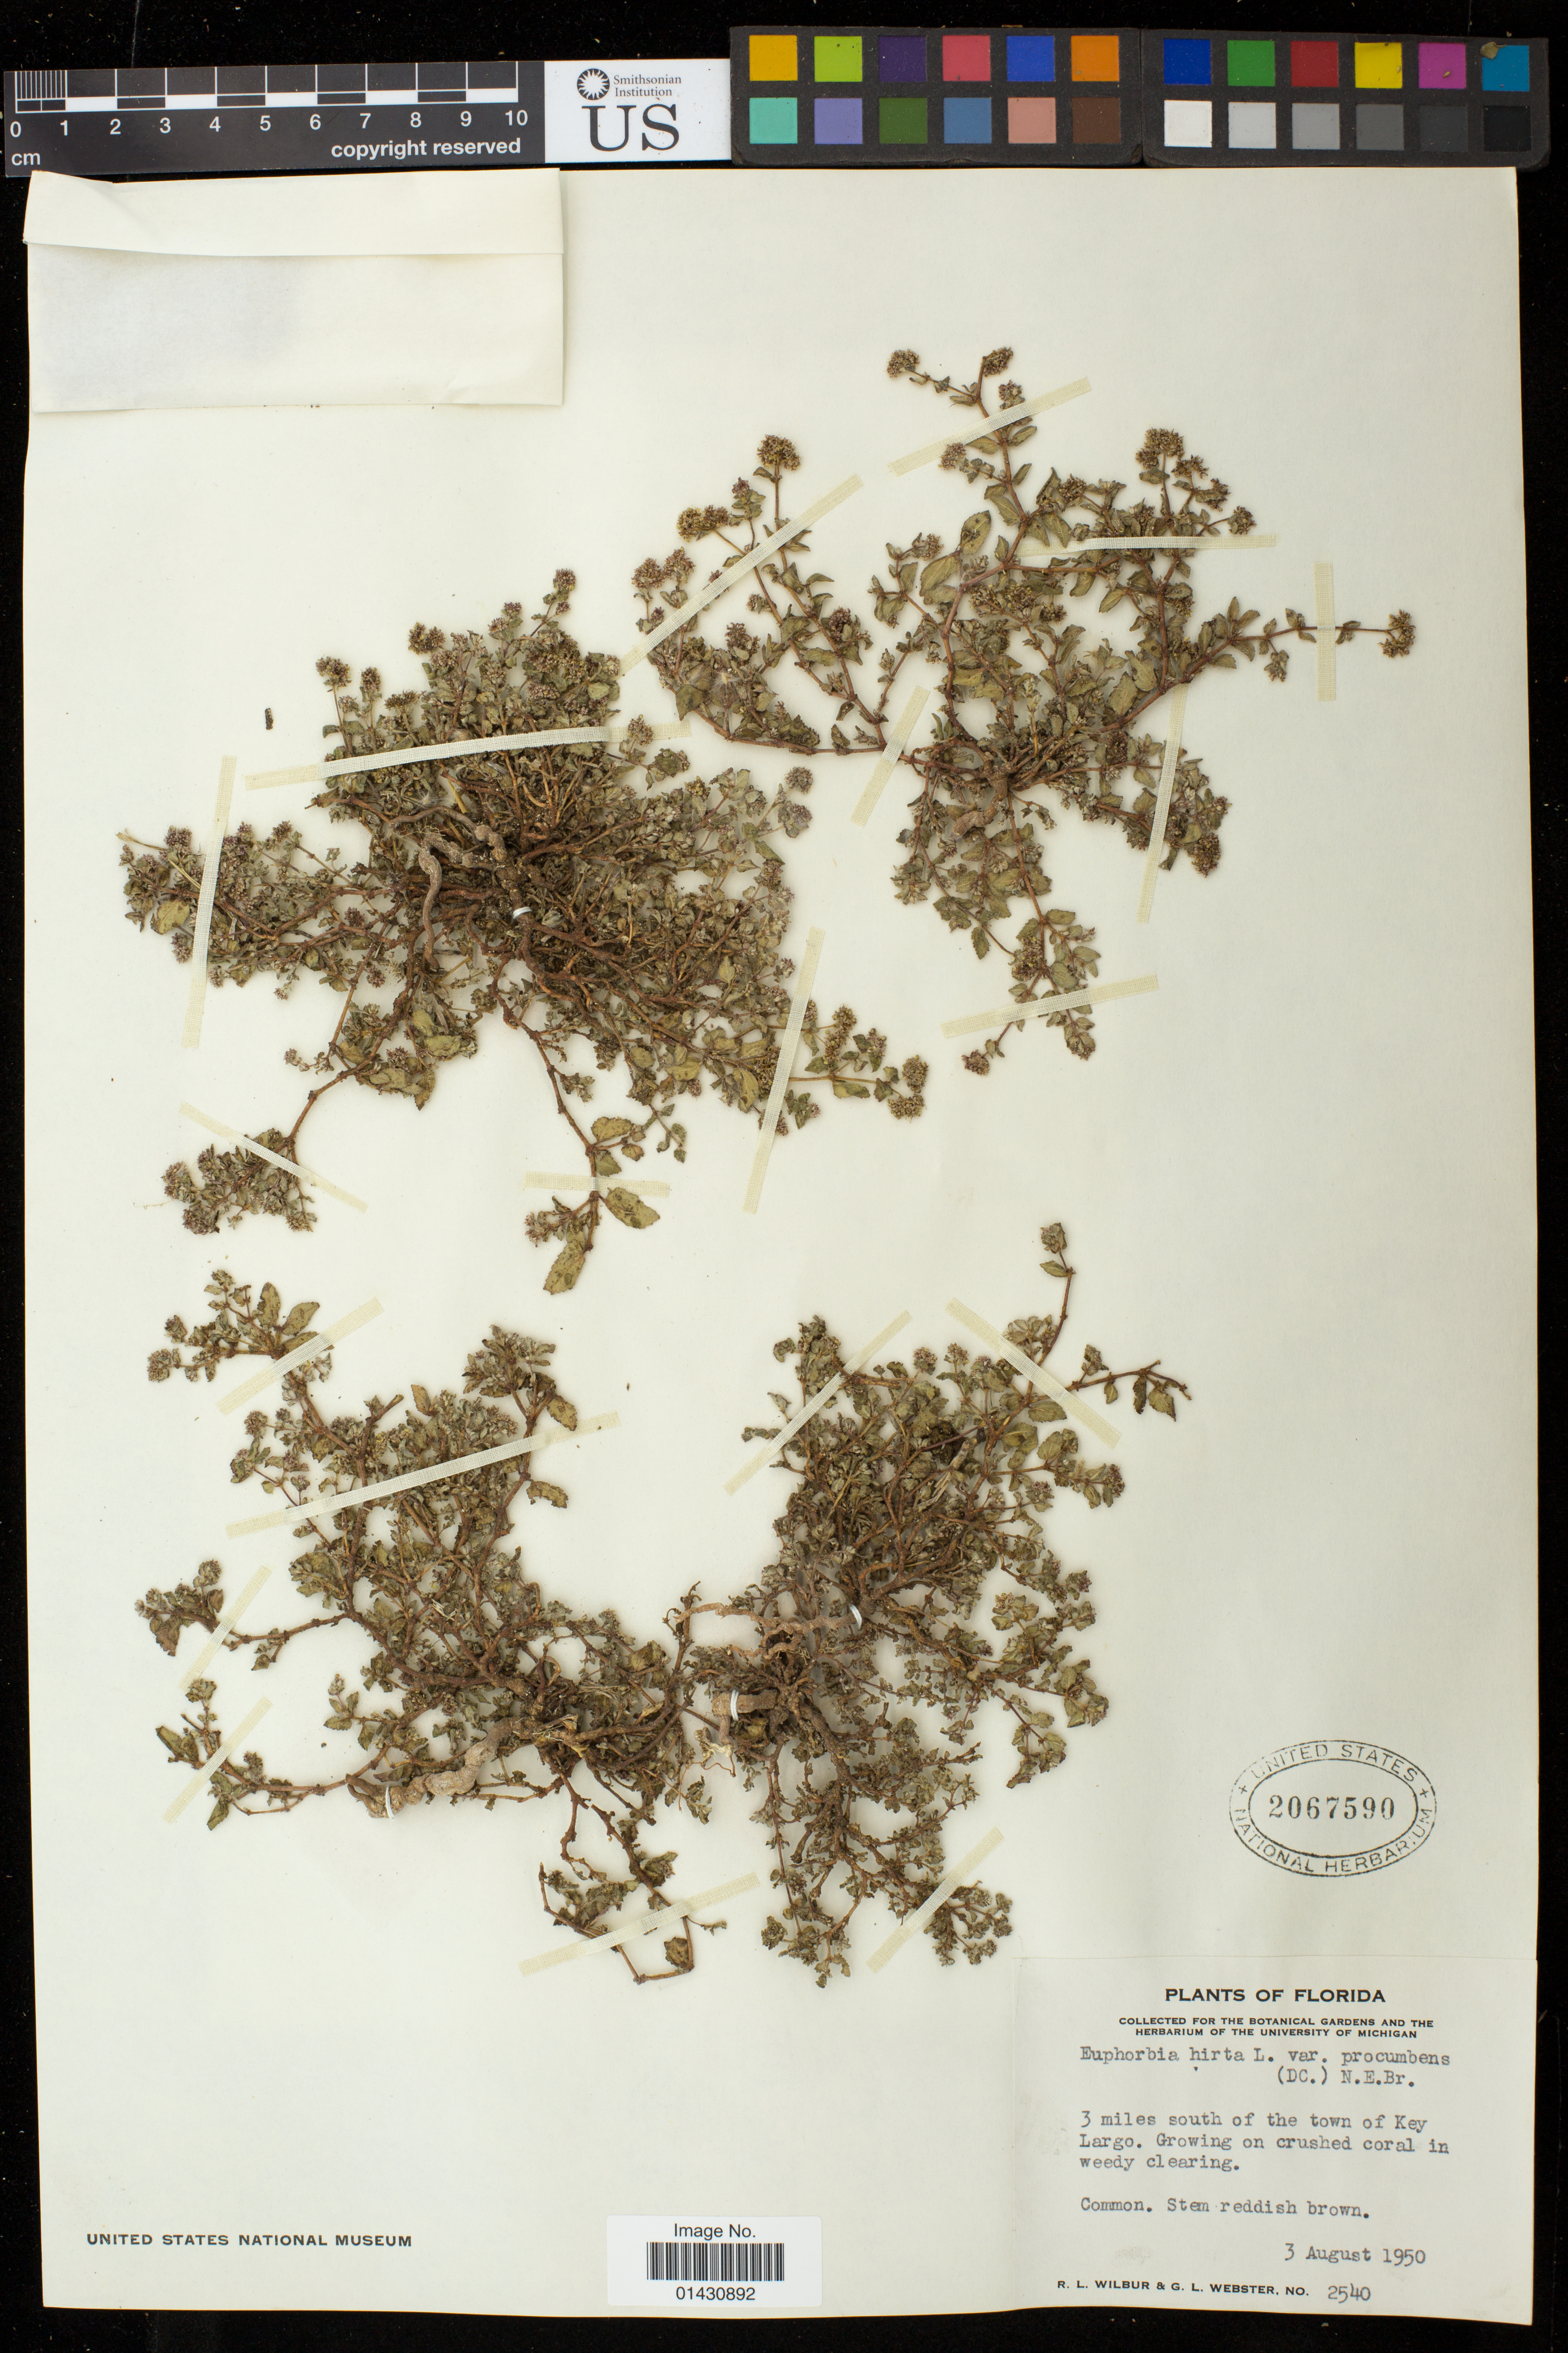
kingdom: Plantae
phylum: Tracheophyta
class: Magnoliopsida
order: Malpighiales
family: Euphorbiaceae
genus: Euphorbia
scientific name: Euphorbia ophthalmica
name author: Pers.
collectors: R. L. Wilbur & G. L. Webster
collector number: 2540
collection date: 1950-08-03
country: United States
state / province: Florida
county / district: Monroe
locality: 3 miles south of the town of Key Largo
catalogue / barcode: US 2067590